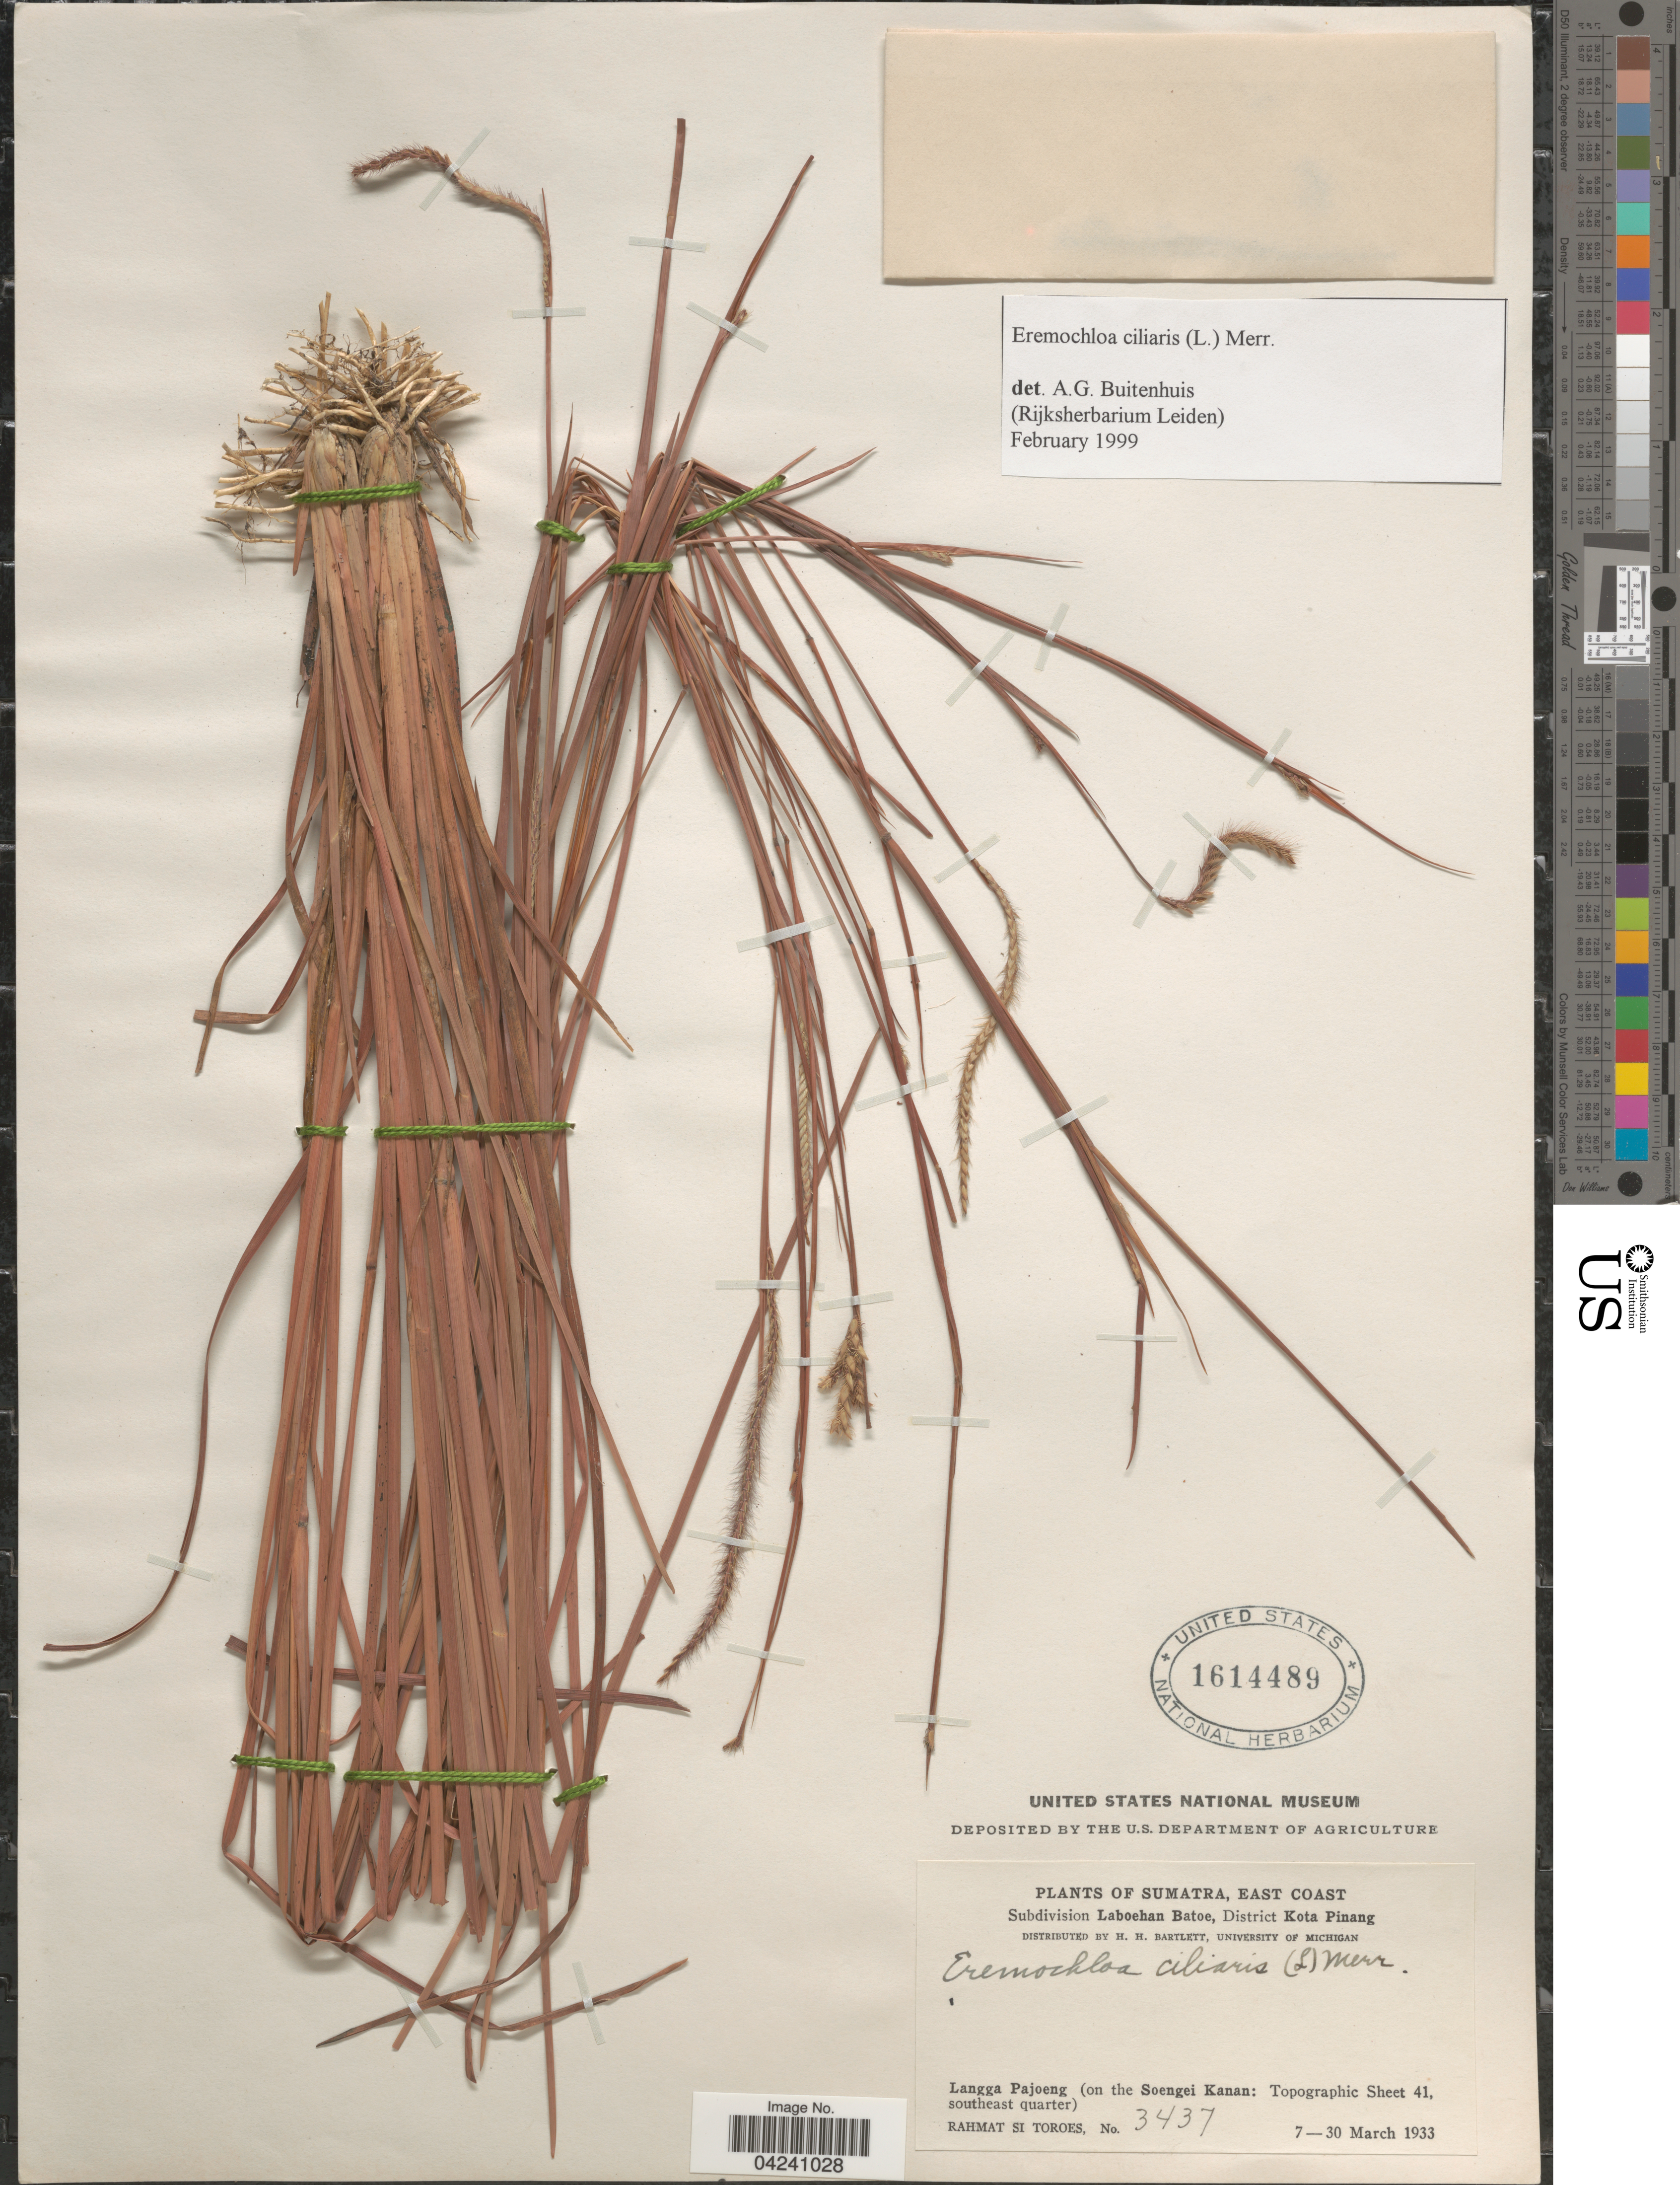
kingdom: Plantae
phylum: Tracheophyta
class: Liliopsida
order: Poales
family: Poaceae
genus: Eremochloa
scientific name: Eremochloa ciliaris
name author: (L.) Merr.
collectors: Rahmat Si Boeea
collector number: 3437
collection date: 1933-03-07/1933-03-30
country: Indonesia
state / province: Sumatra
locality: East Coast. Subdivision Laboehan Batoe, District Kota Pinang. Langga Pajoeng (on the Soengei Kanan: Topographic Sheet 41, southeast quarter).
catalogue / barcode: US 1614489